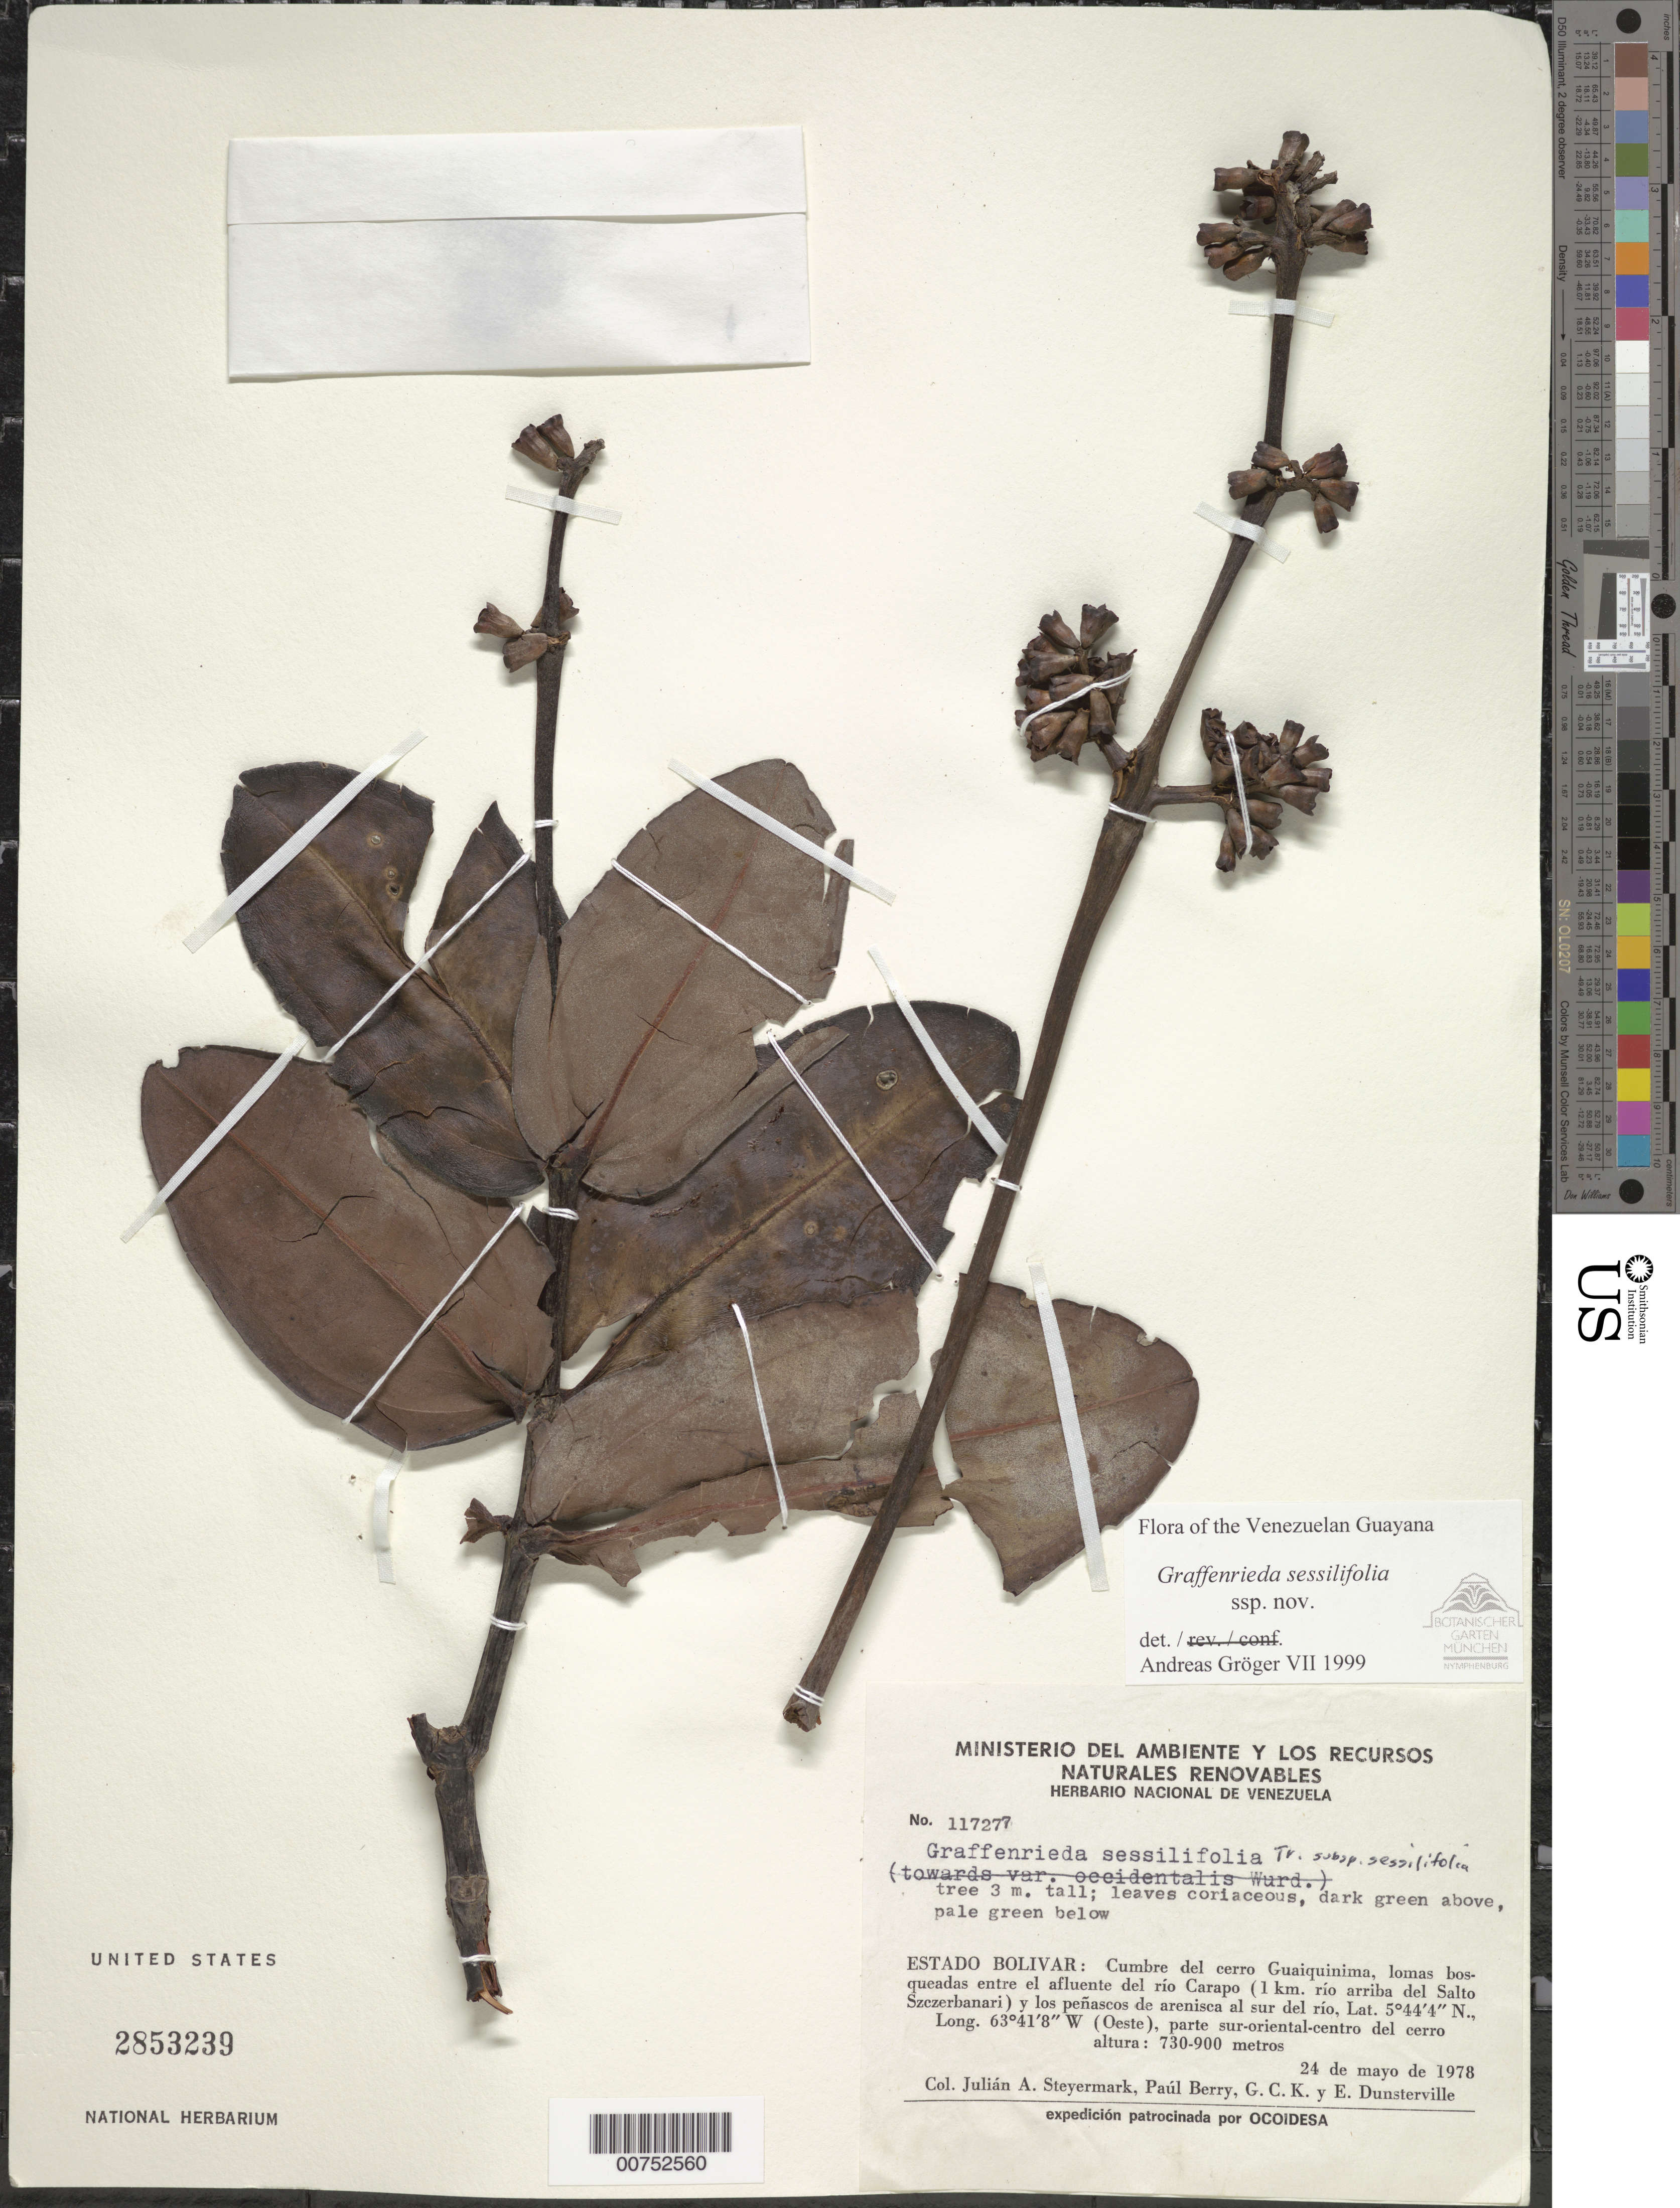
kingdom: Plantae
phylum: Tracheophyta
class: Magnoliopsida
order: Myrtales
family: Melastomataceae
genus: Graffenrieda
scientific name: Graffenrieda sessilifolia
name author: Triana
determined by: Gröger, A.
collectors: J. Steyermark, P. Berry, G. C. K. Dunsterville & E. Dunsterville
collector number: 117277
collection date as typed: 24-May-78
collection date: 1978-05-24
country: Venezuela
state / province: Bolívar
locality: Cerro Guaiquinima; afluente del Río Carapo (1 km río arriba del Salto Szczerbanari)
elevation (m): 730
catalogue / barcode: US 2853239